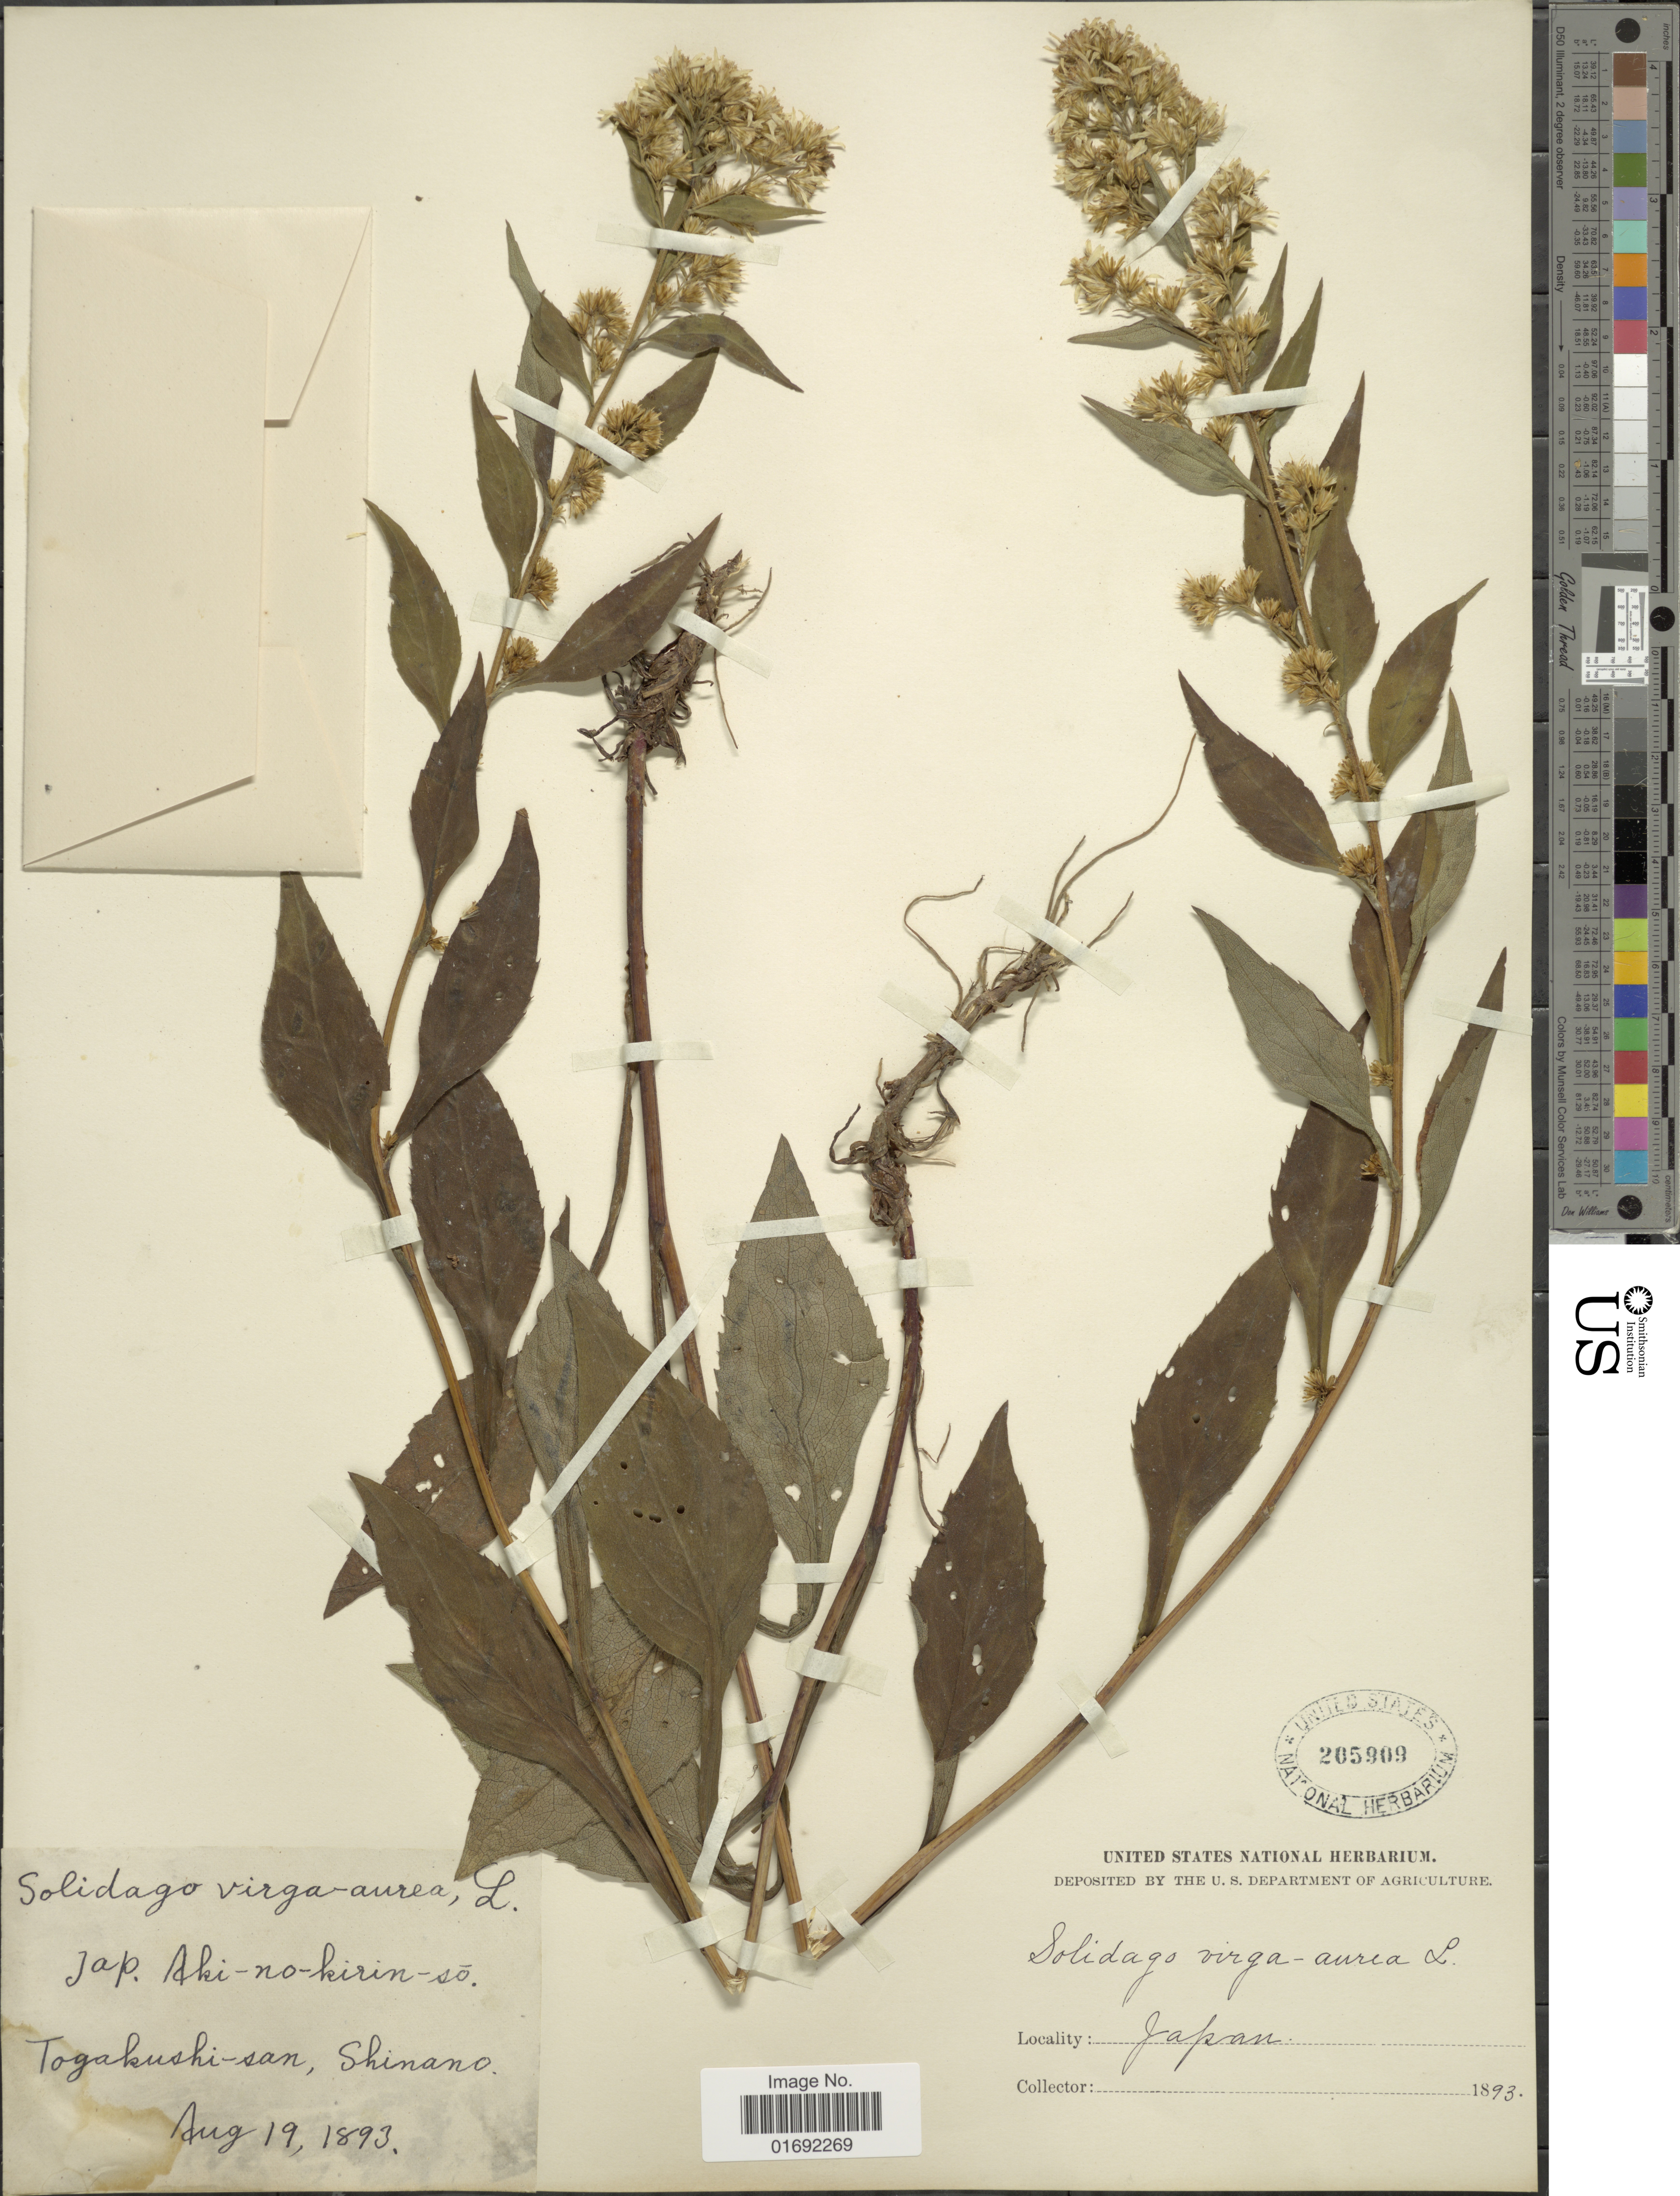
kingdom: Plantae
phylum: Tracheophyta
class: Magnoliopsida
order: Asterales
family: Asteraceae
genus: Solidago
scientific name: Solidago virgaurea var. asiatica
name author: Nakai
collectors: U.S. National Herbarium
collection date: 1893-08-19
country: Japan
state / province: Nagano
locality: Togakushi-san, Shinano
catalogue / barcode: US 205909